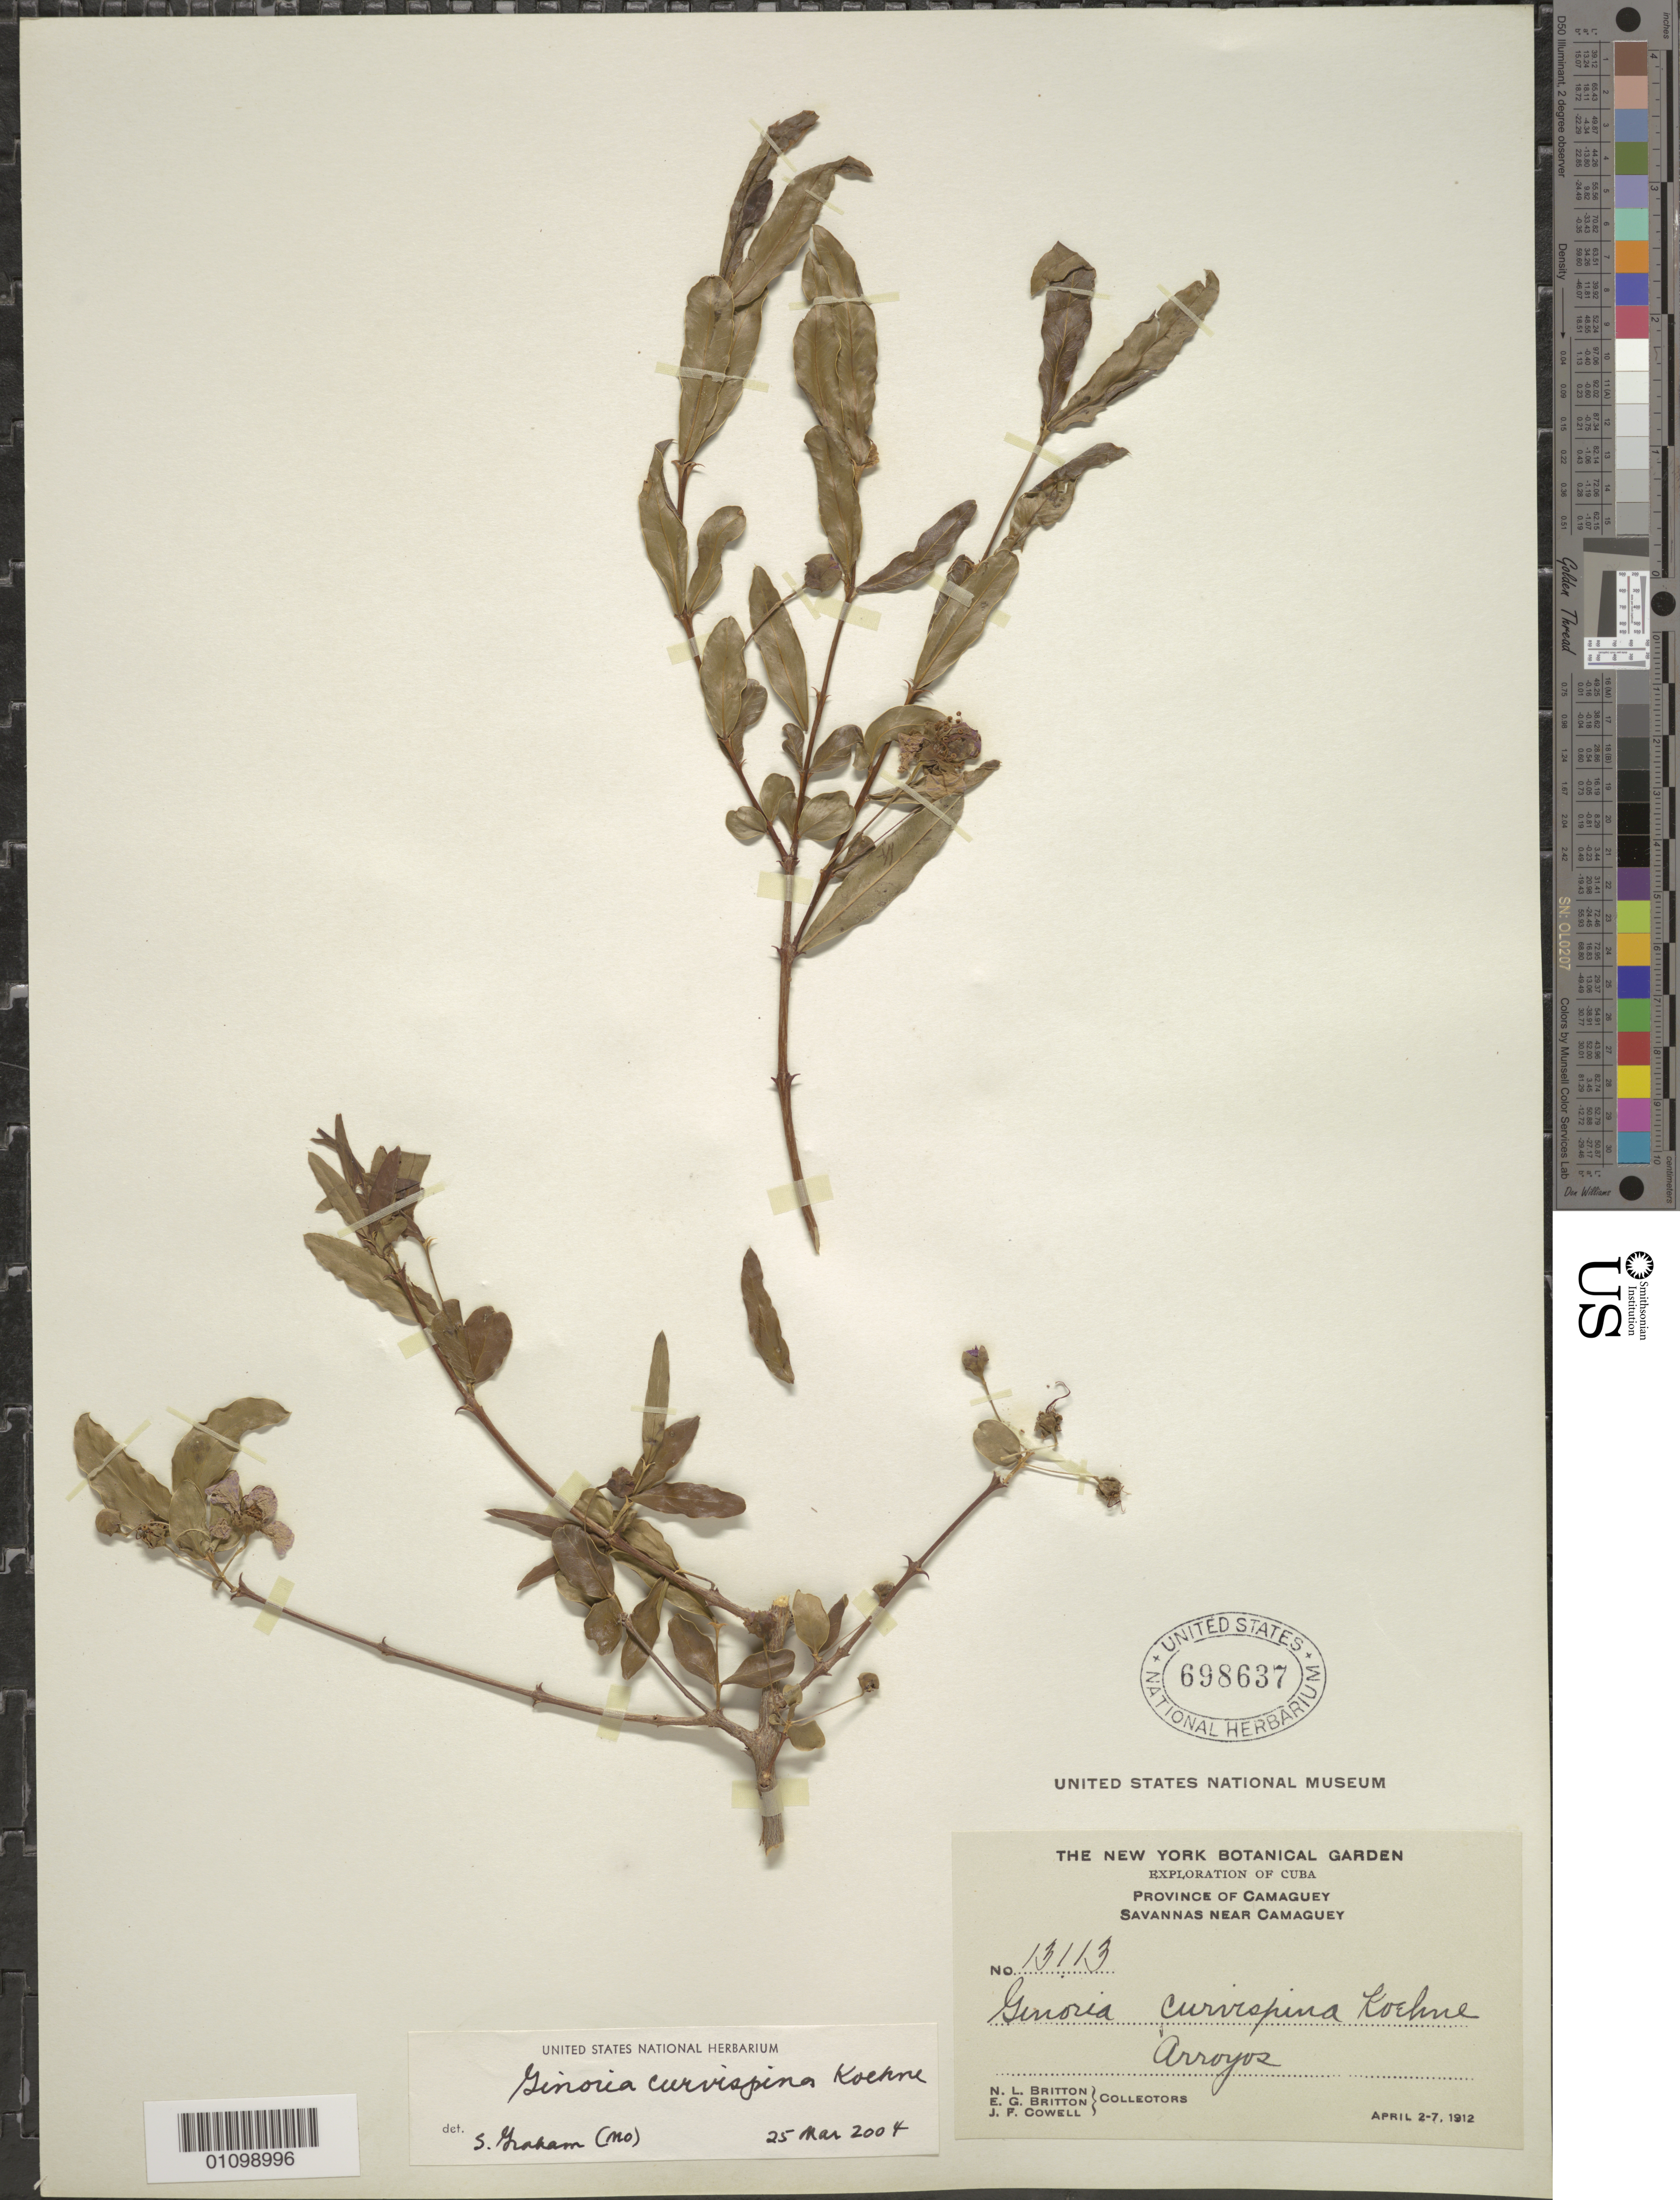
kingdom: Plantae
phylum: Tracheophyta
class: Magnoliopsida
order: Myrtales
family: Lythraceae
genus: Ginoria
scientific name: Ginoria curvispina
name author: Koehne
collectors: N. Britton, E. G. Britton & J. F. Cowell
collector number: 13113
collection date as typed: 02 Apr 1912 to 07 Apr 1912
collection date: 1912-04-02/1912-04-07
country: Cuba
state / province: Camagüey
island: Cuba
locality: Savannas near Camaguey Arroyos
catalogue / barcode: US 698637